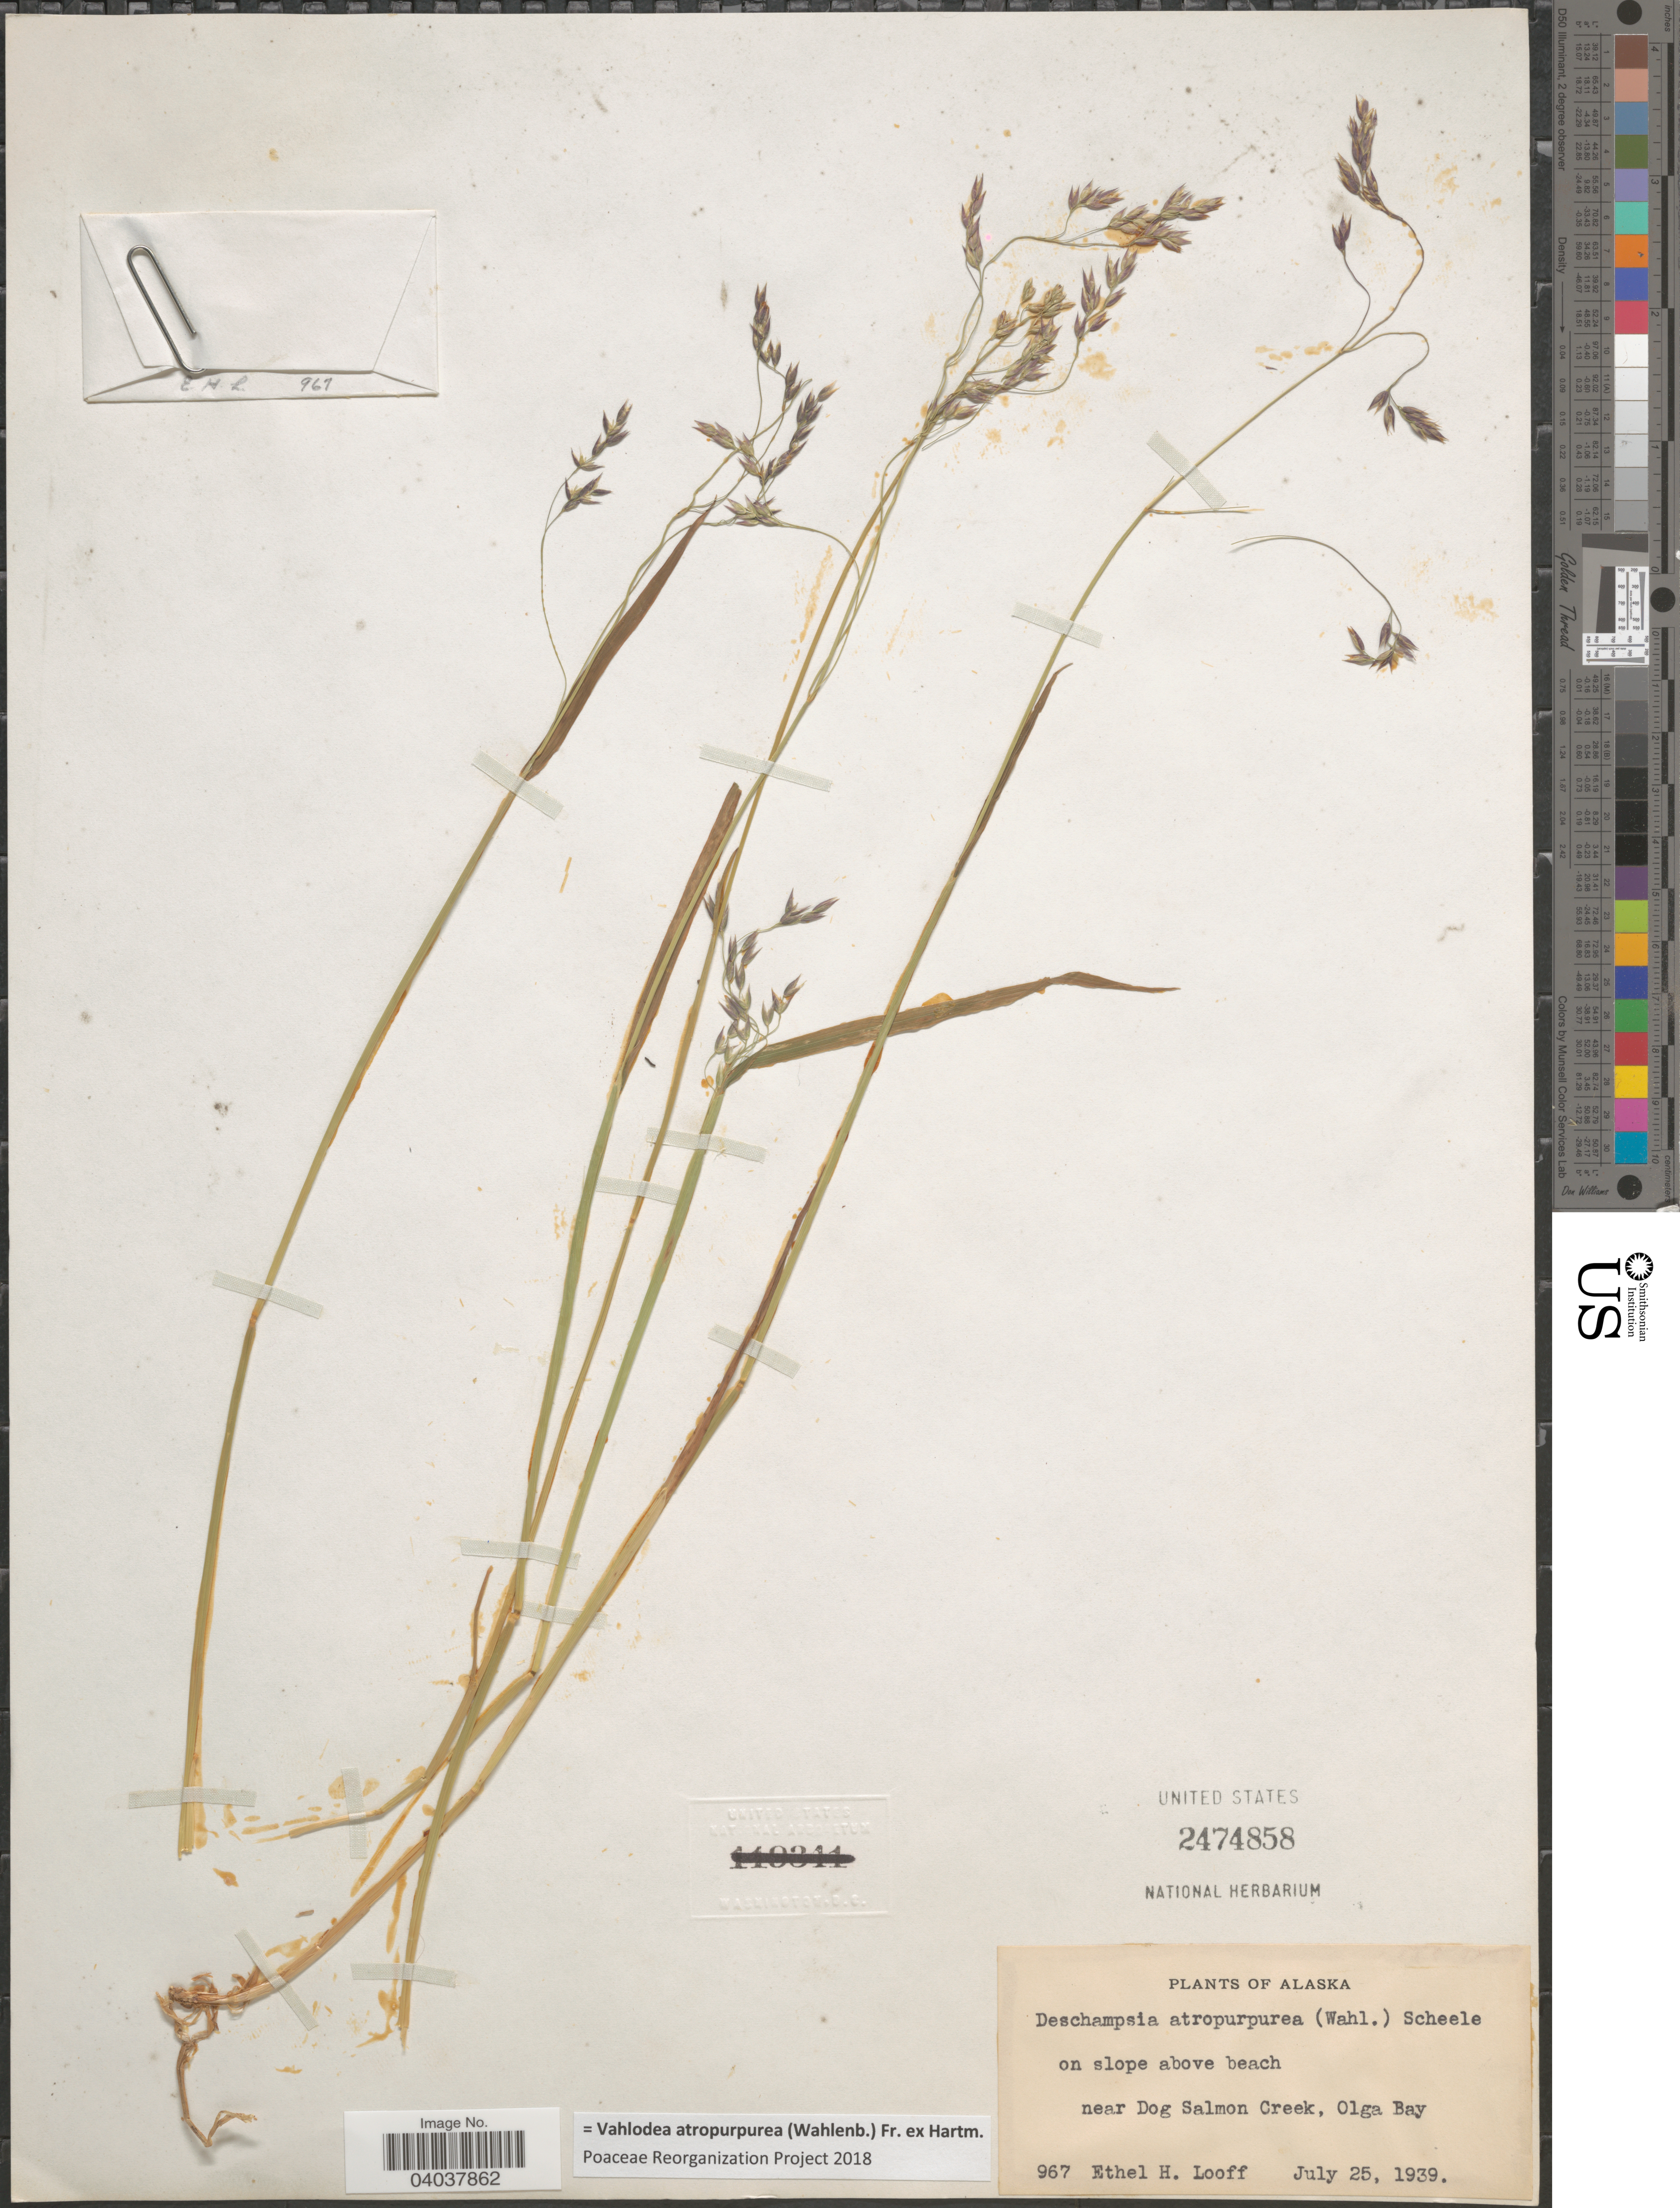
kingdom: Plantae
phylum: Tracheophyta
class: Liliopsida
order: Poales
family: Poaceae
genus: Vahlodea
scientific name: Vahlodea atropurpurea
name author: (Wahlenb.) Fr. ex Hartm.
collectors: E. Looff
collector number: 967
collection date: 1939-07-25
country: United States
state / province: Alaska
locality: On slope above beach near Dog Salmon Creek, Olga Bay.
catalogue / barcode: US 2474858